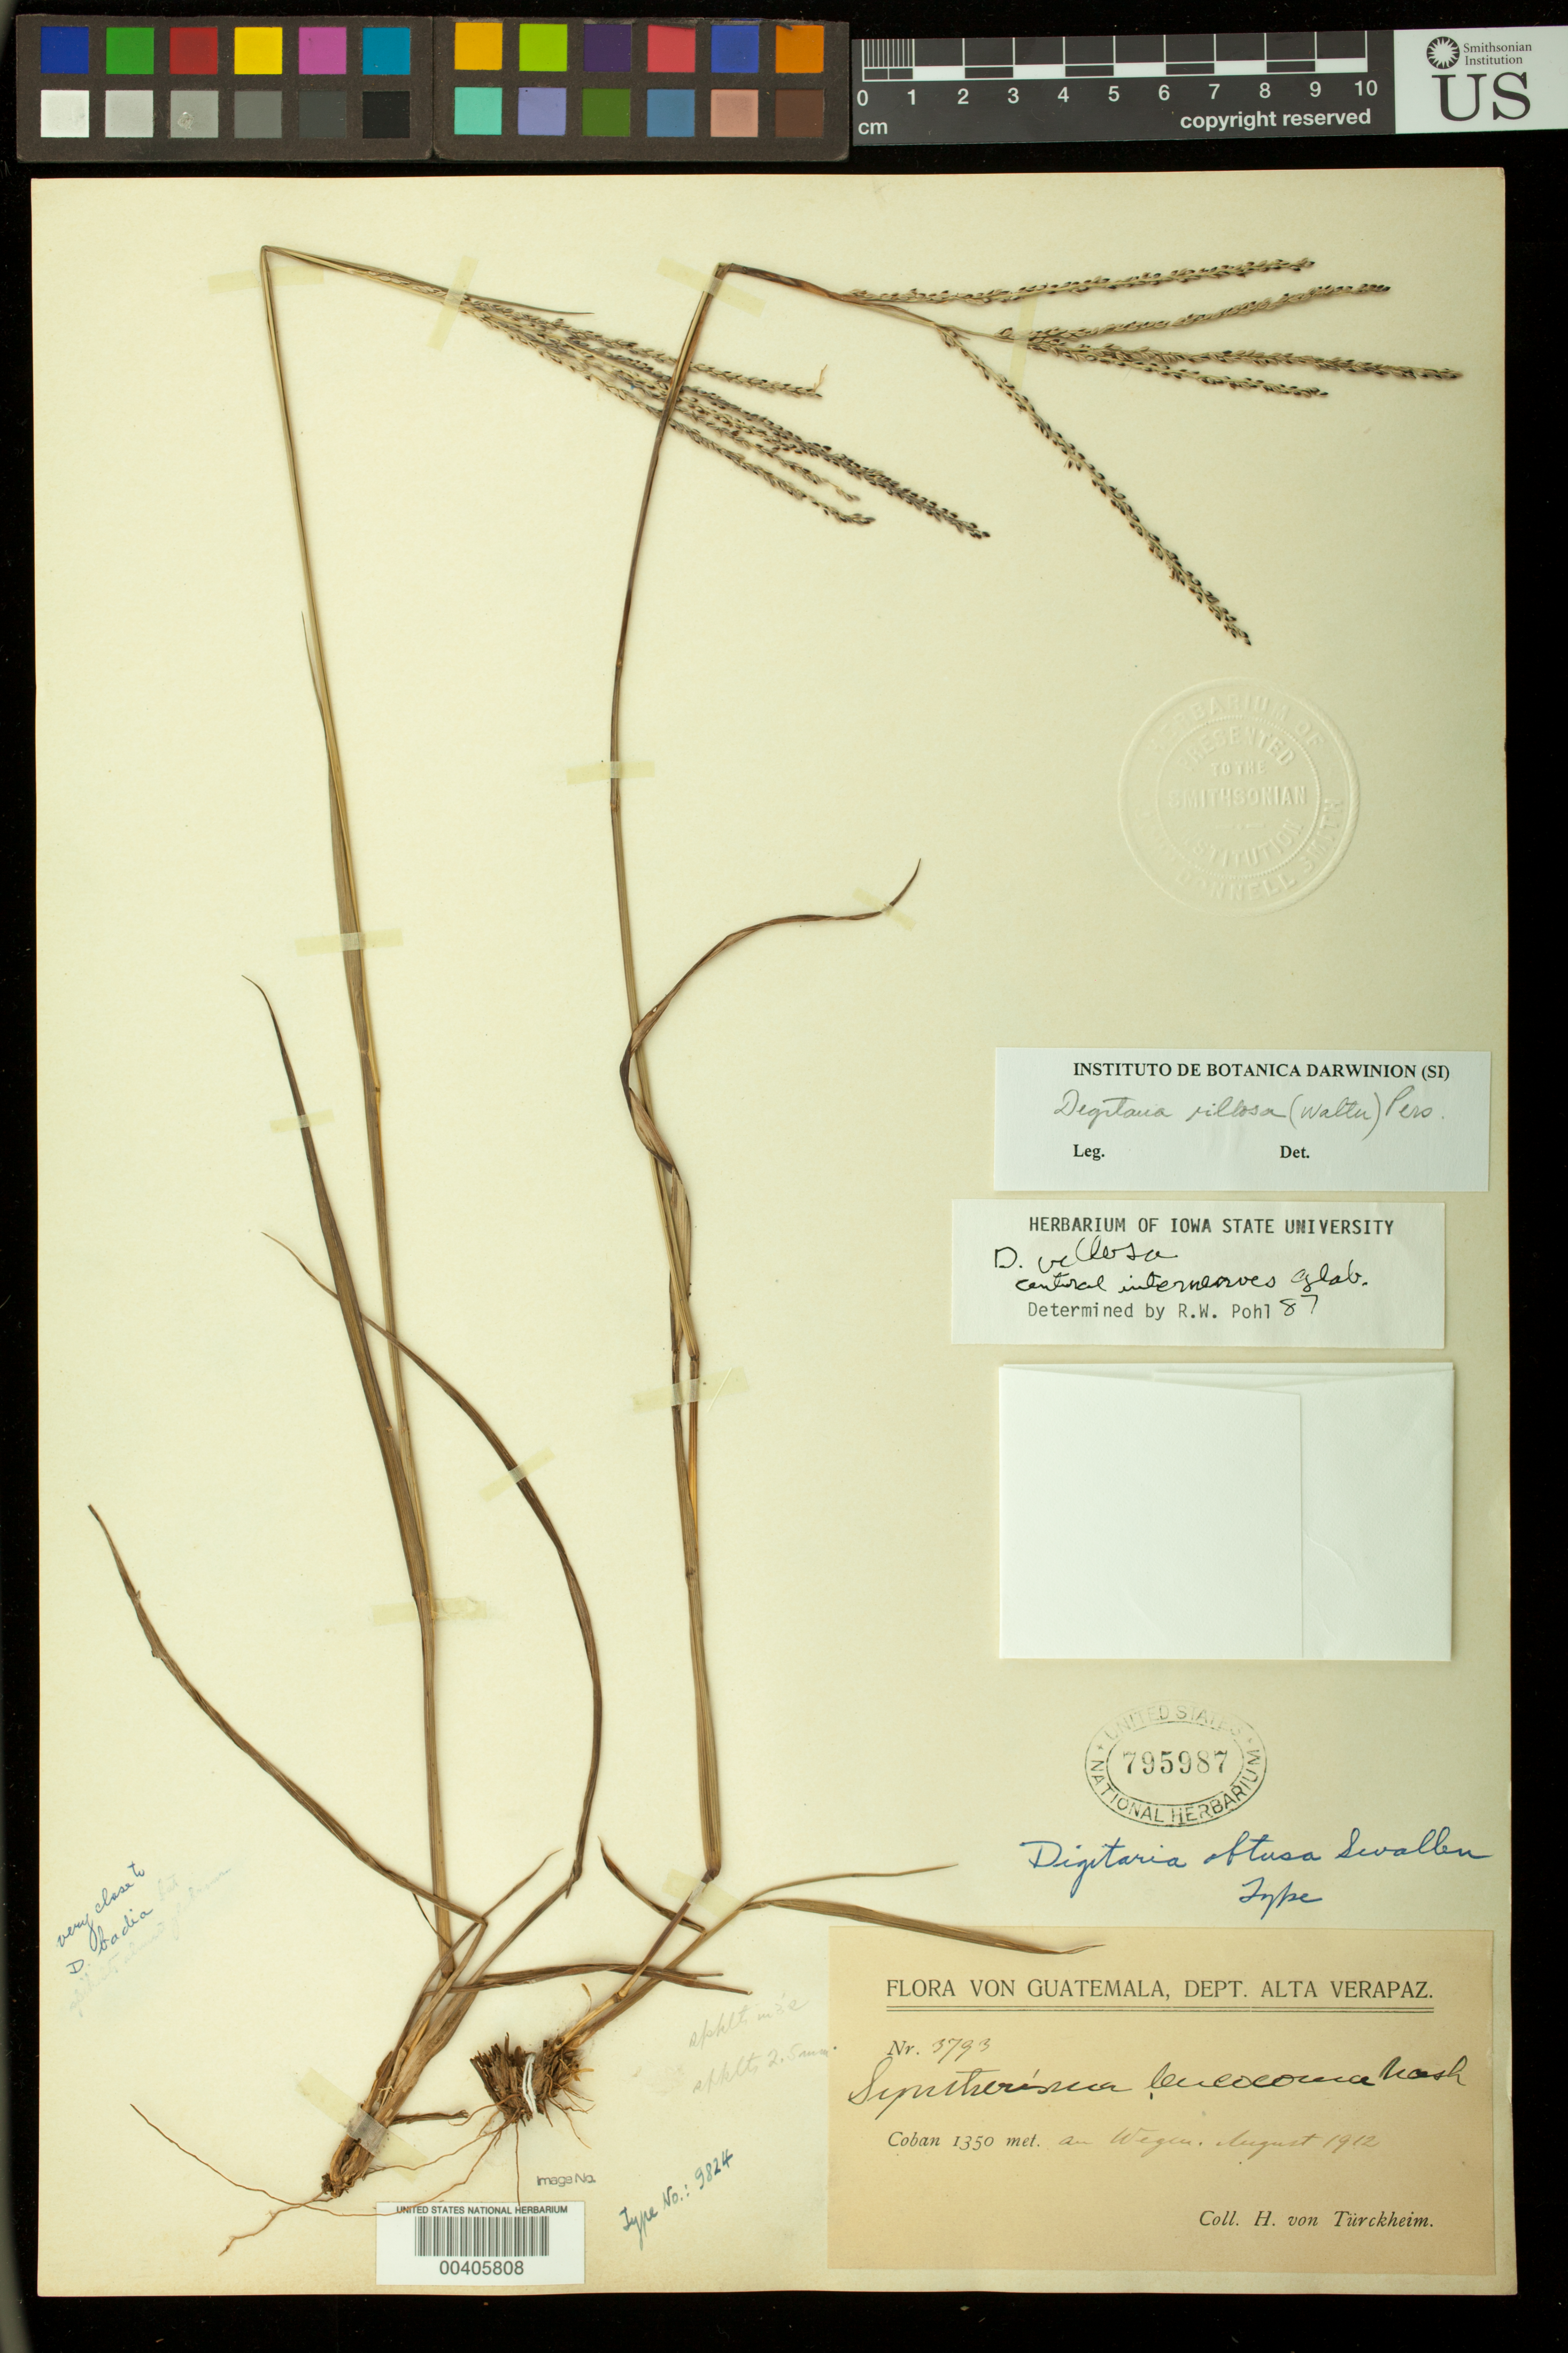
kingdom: Plantae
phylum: Tracheophyta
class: Liliopsida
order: Poales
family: Poaceae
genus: Digitaria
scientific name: Digitaria obtusa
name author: Swallen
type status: Holotype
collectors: H. von Türckheim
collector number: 3793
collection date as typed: Aug 1912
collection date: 1912-08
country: Guatemala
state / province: Alta Verapaz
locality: Cobán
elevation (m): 1350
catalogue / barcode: US 795987